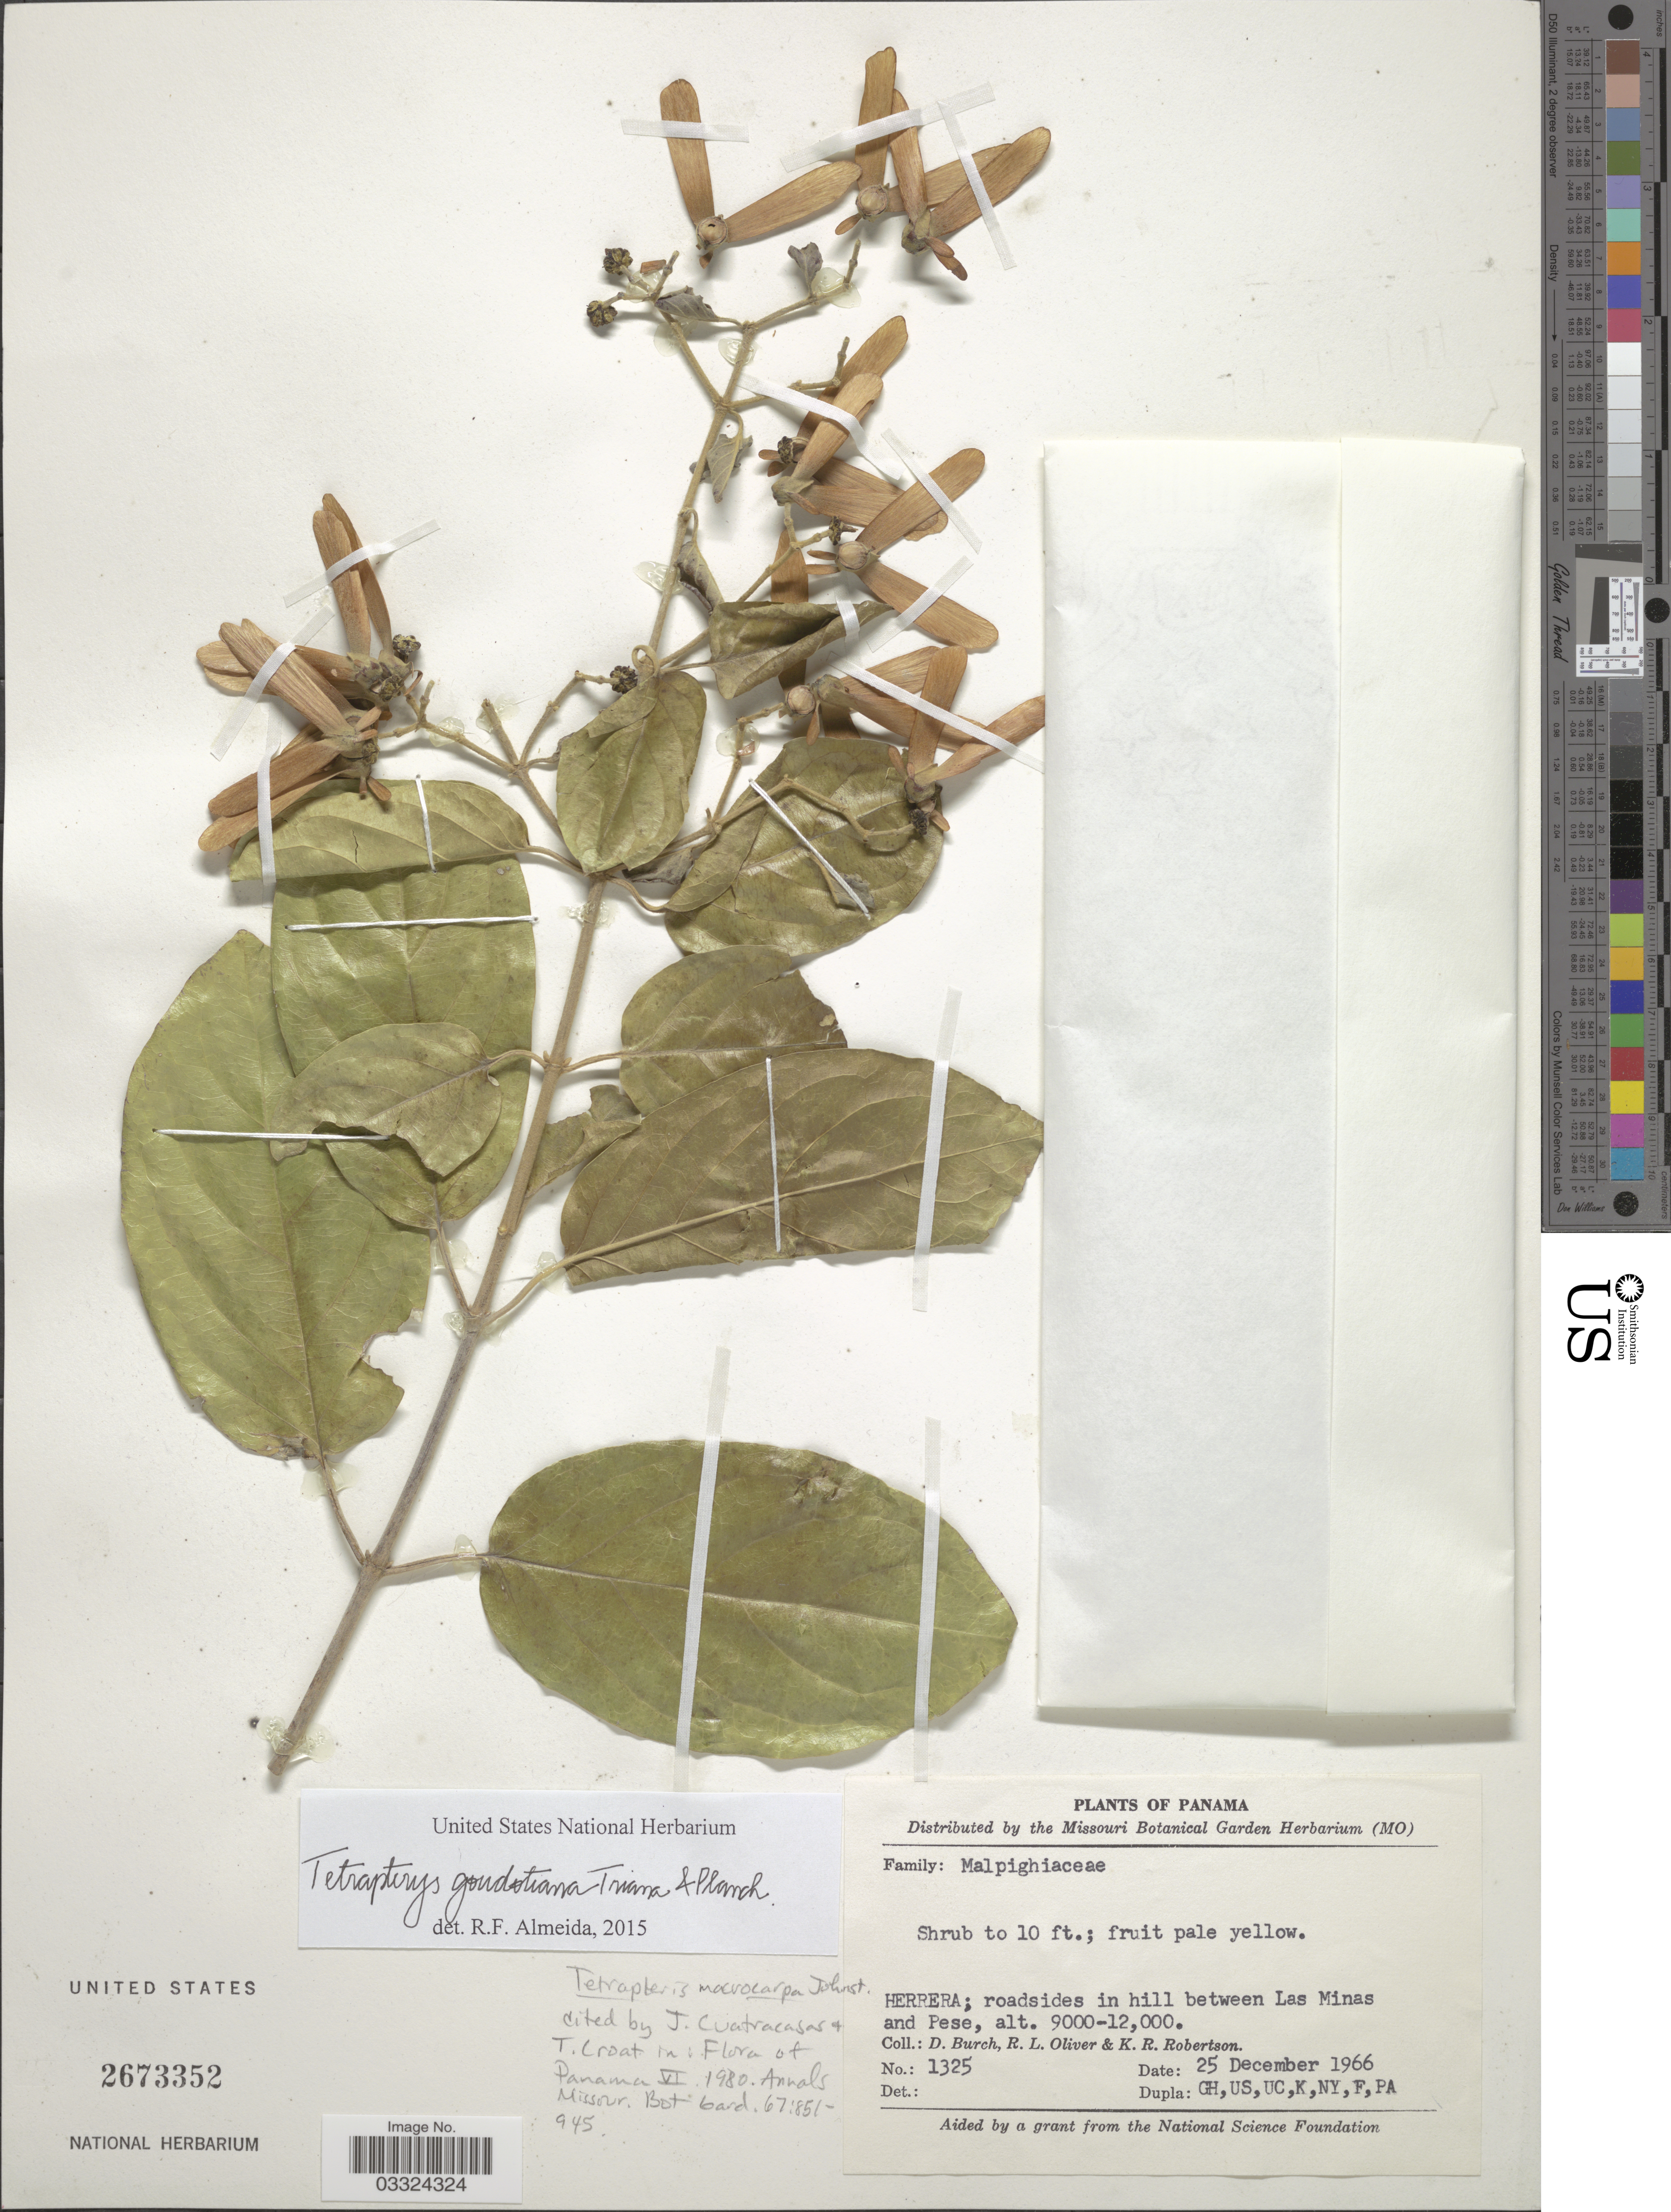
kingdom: Plantae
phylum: Tracheophyta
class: Magnoliopsida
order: Malpighiales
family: Malpighiaceae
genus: Tetrapterys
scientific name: Tetrapterys goudotiana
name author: Triana & Planch.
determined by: De Almeida, R. F., (HUEFS), Universidade Estadual de Feira de Santana (BRAZIL)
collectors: D. Burch, R. Oliver & K. Robertson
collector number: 1325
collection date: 1966-12-25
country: Panama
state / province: Herrera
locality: Roadsides in hill between Las Minas and Pese.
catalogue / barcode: US 2673352